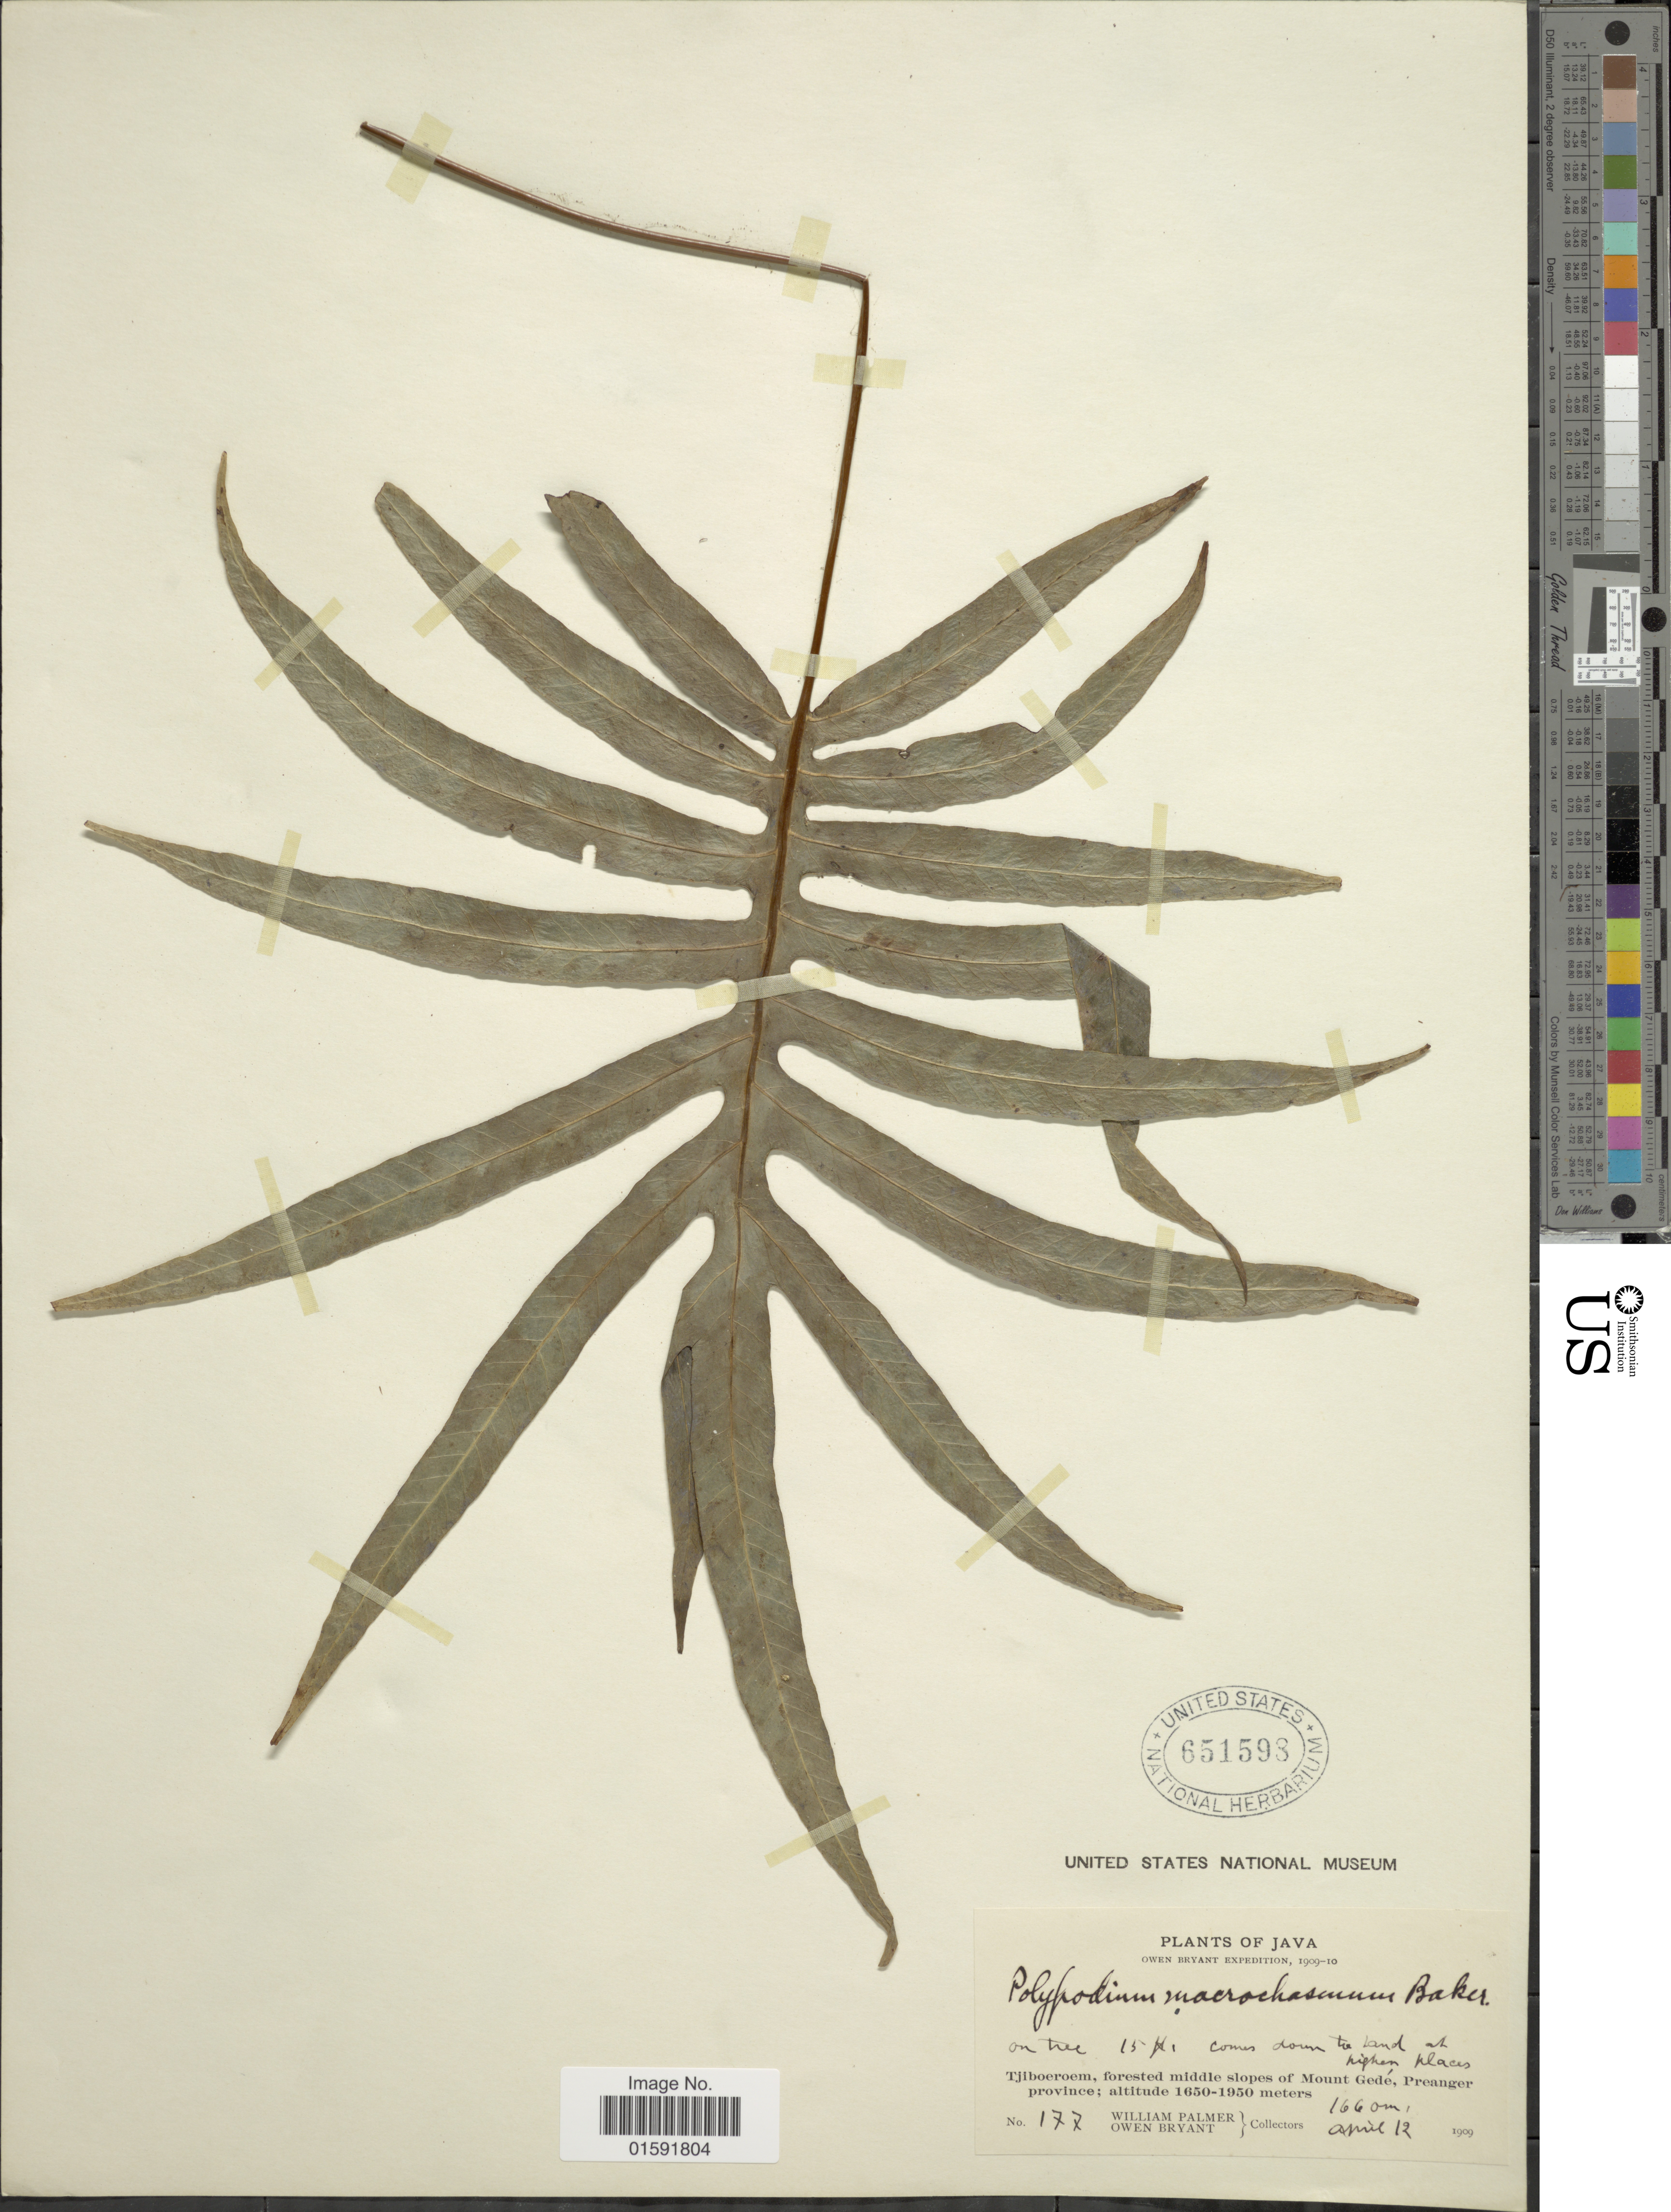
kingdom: Plantae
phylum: Tracheophyta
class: Polypodiopsida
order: Polypodiales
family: Polypodiaceae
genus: Selliguea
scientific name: Selliguea laciniata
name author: (C. Presl) Hovenkamp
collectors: W. Palmer & O. Bryant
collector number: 177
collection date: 1909-04-12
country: Indonesia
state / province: Java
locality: Tjiboeroem, forest middle slopes of Mount Gedé, Preanger Province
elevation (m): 1660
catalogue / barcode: US 651598